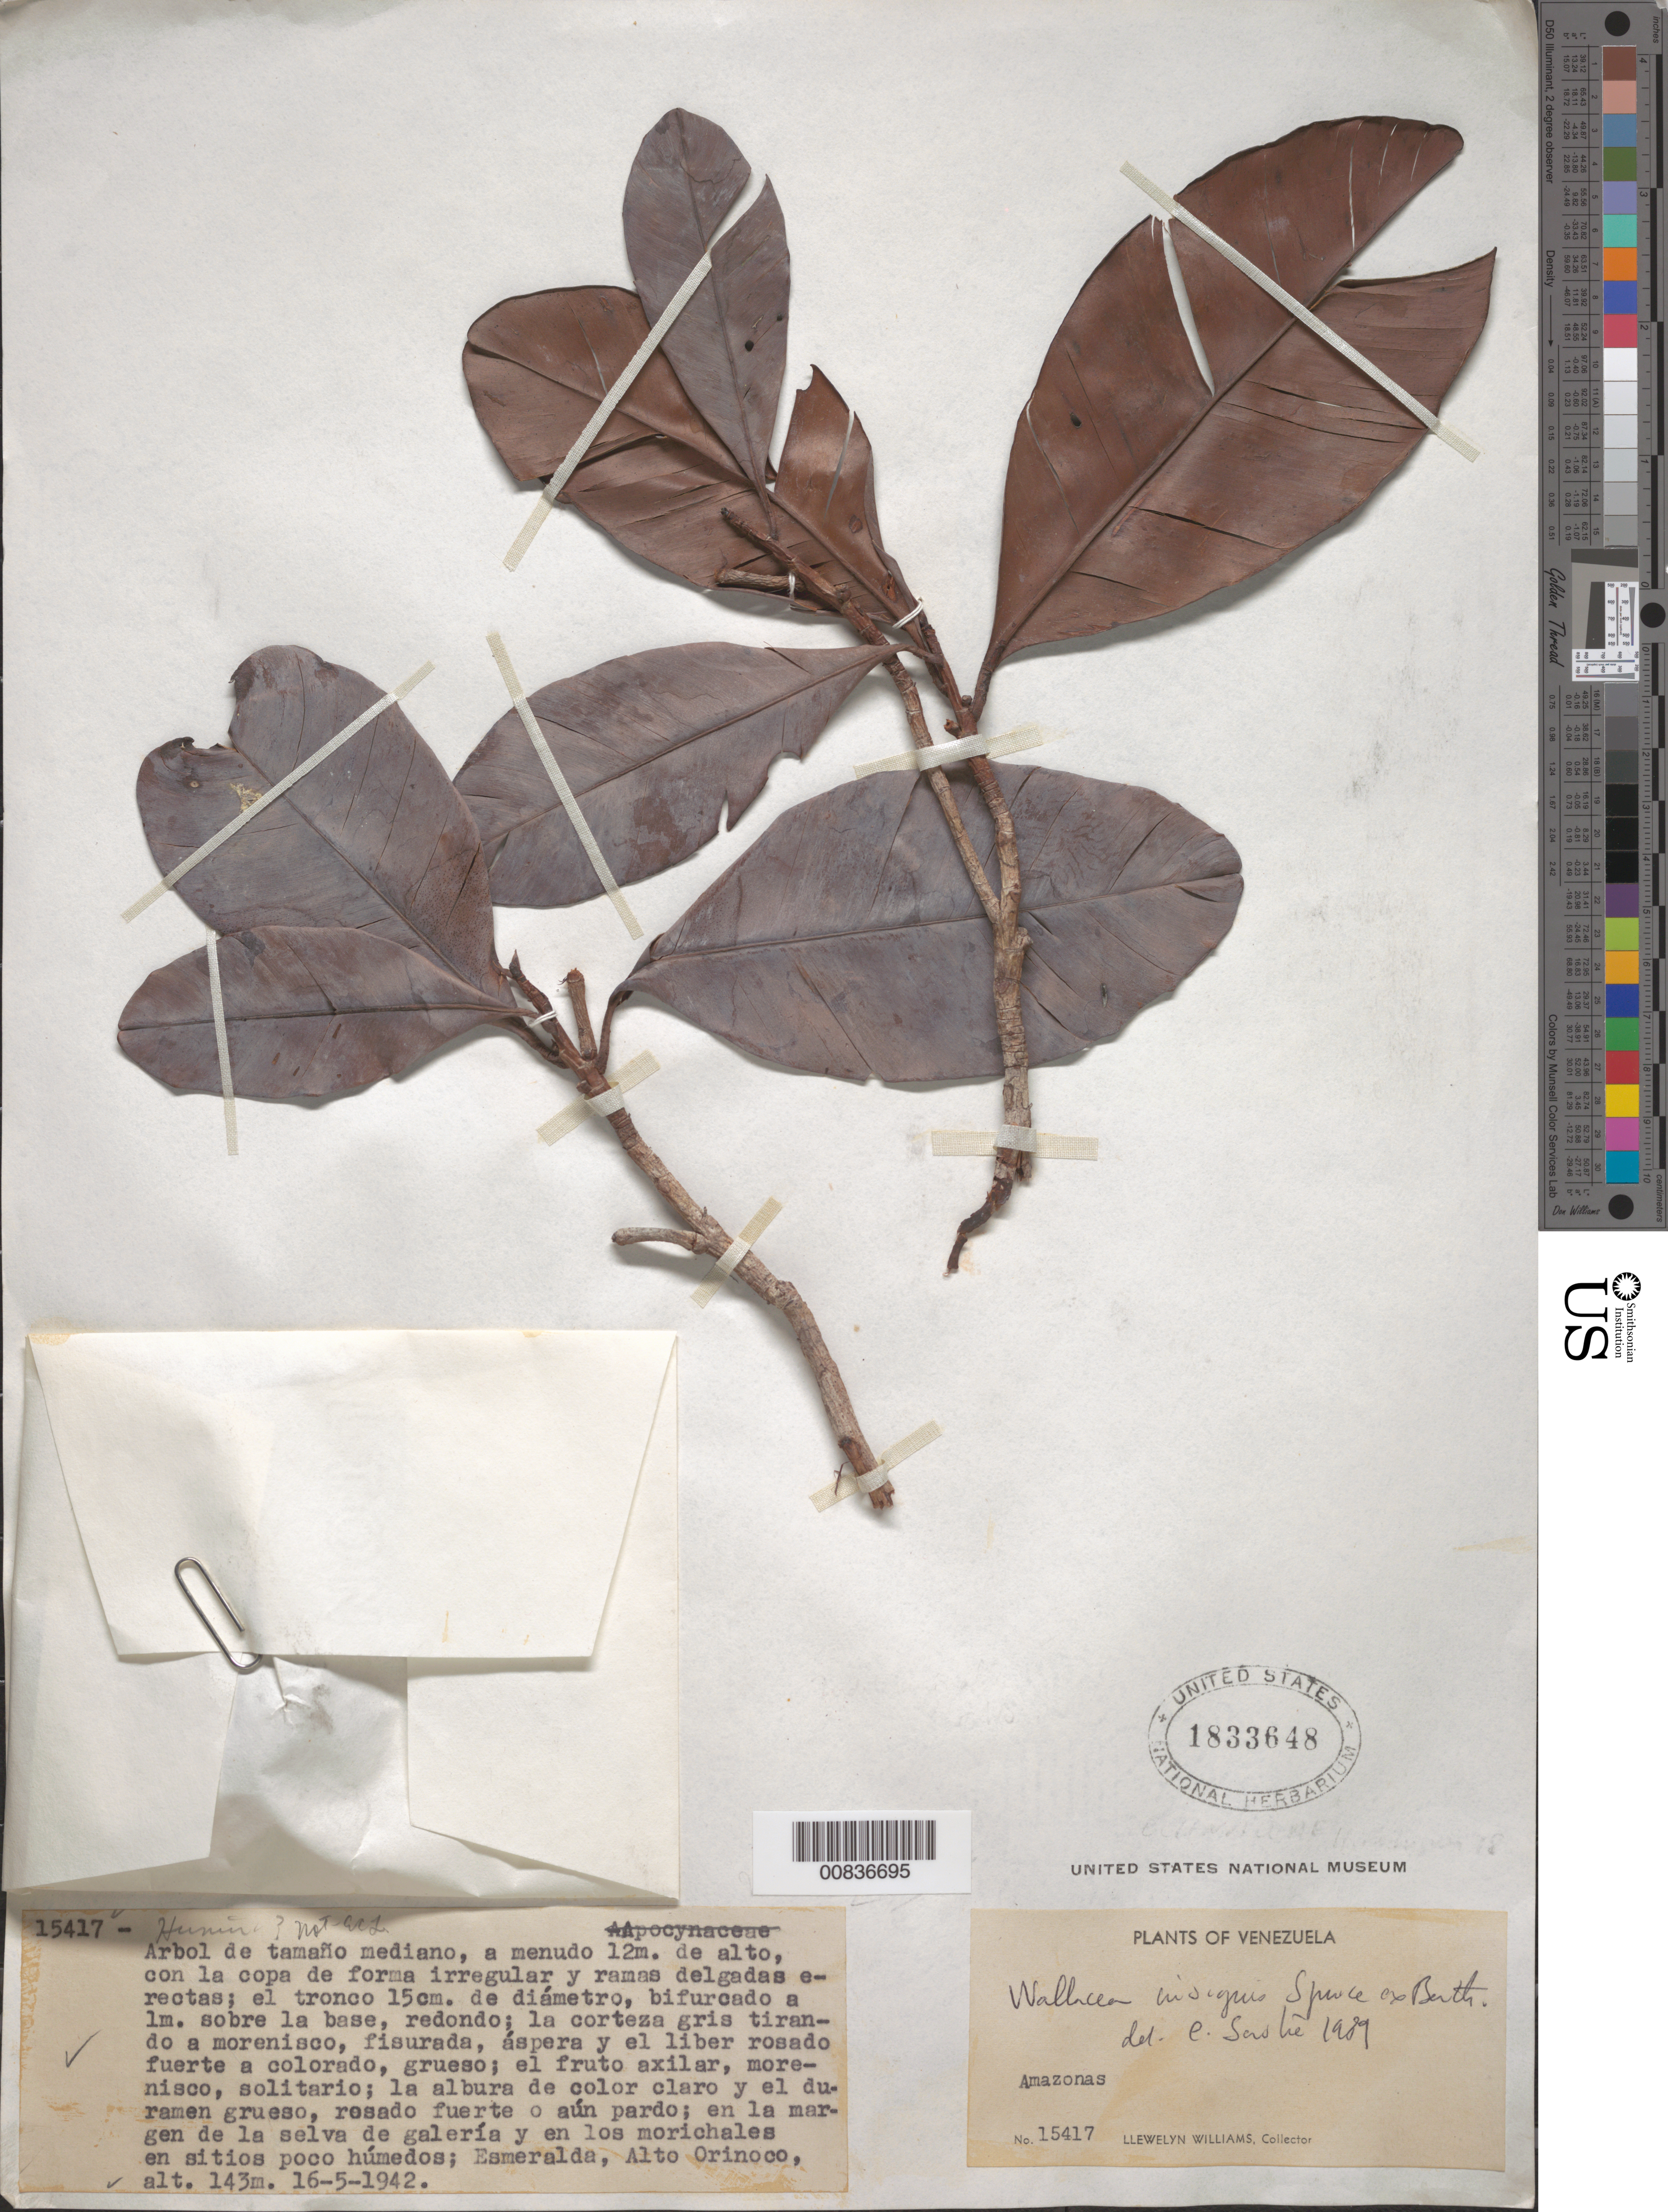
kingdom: Plantae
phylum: Tracheophyta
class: Magnoliopsida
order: Malpighiales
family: Ochnaceae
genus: Wallacea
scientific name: Wallacea insignis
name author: Spruce ex Benth. & Hook. f.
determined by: Sastre, C. H. L.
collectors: Ll. Williams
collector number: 15417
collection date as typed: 16-May-42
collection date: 1942-05-16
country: Venezuela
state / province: Amazonas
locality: Esmeralda, Alto Orinoco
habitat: Margen de la selva de galeria y en los morichales en sitios poco humedos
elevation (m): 143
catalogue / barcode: US 1833648